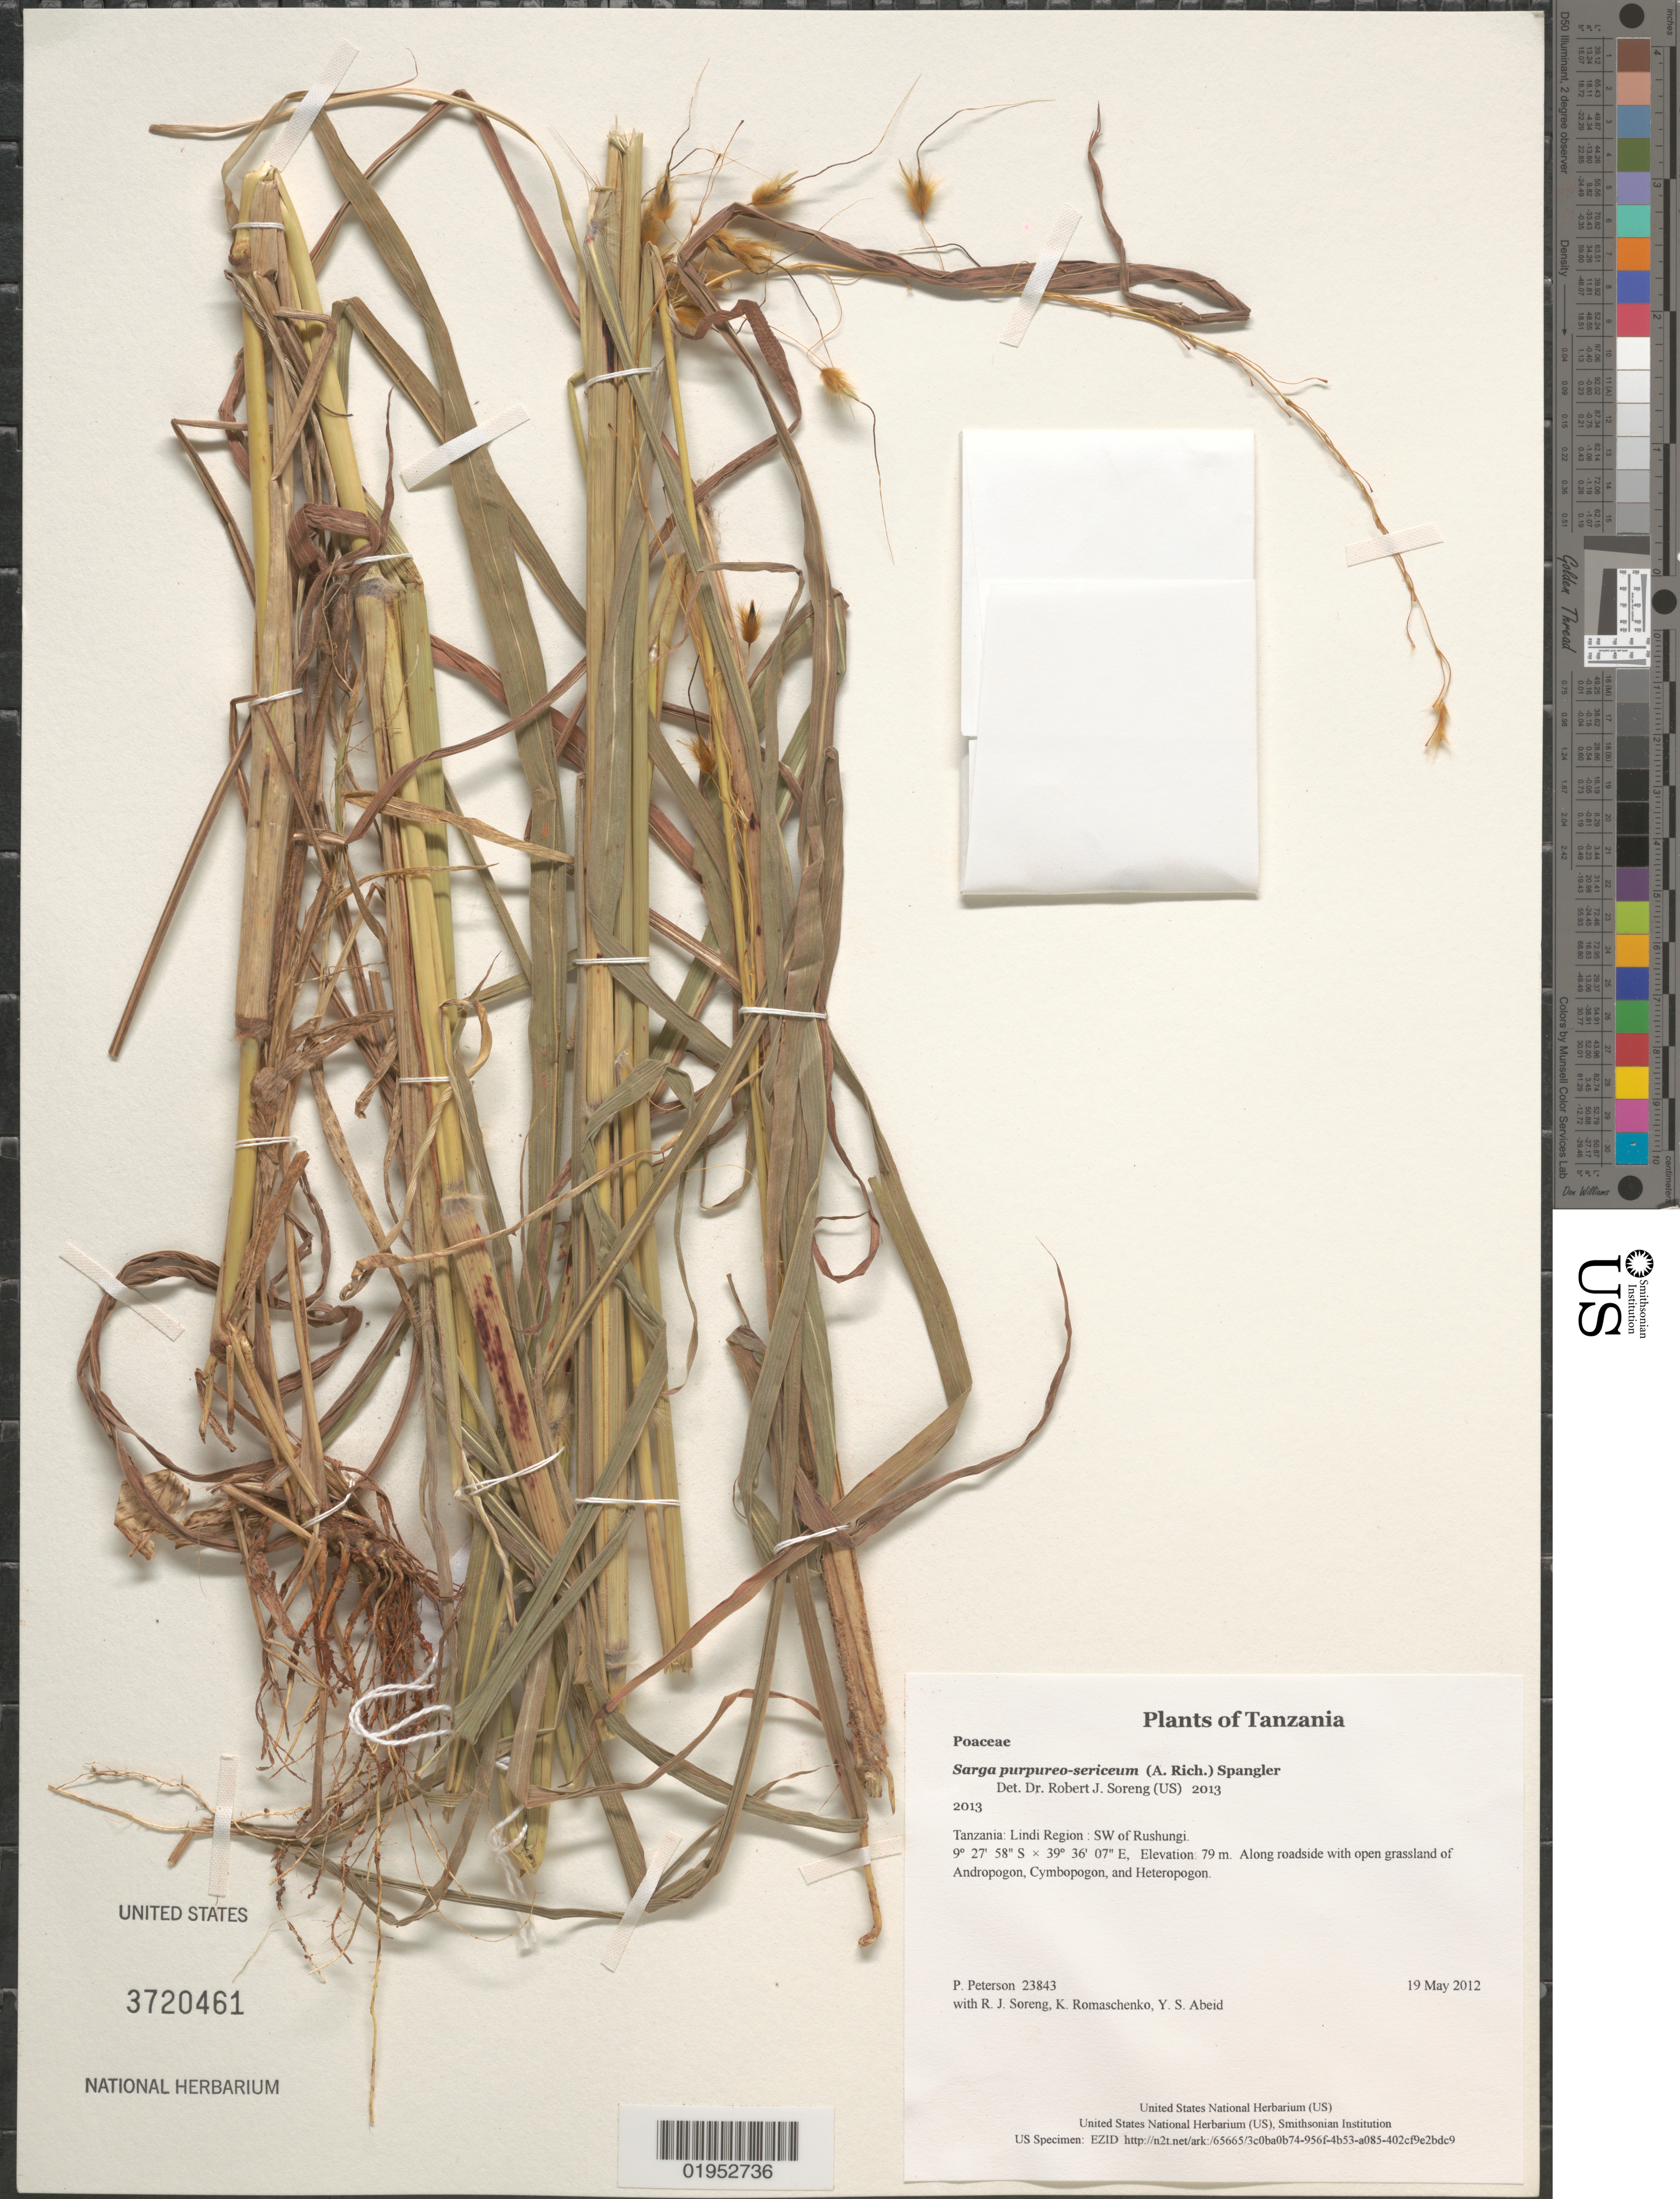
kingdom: Plantae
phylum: Tracheophyta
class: Liliopsida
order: Poales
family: Poaceae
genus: Sarga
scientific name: Sarga purpureo-sericeum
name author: (A. Rich.) Spangler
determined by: Soreng, Robert J., Research Associate (BOT), Smithsonian Institution - National Museum of Natural History (UNITED STATES)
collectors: P. M. Peterson, R. J. Soreng, K. Romaschenko & Y. Abeid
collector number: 23843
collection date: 2012-05-19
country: Tanzania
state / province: Lindi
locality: SW of Rushungi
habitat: Along roadside with open grassland of Andropogon, Cymbopogon, and Heteropogon.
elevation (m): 79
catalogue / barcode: US 3720461